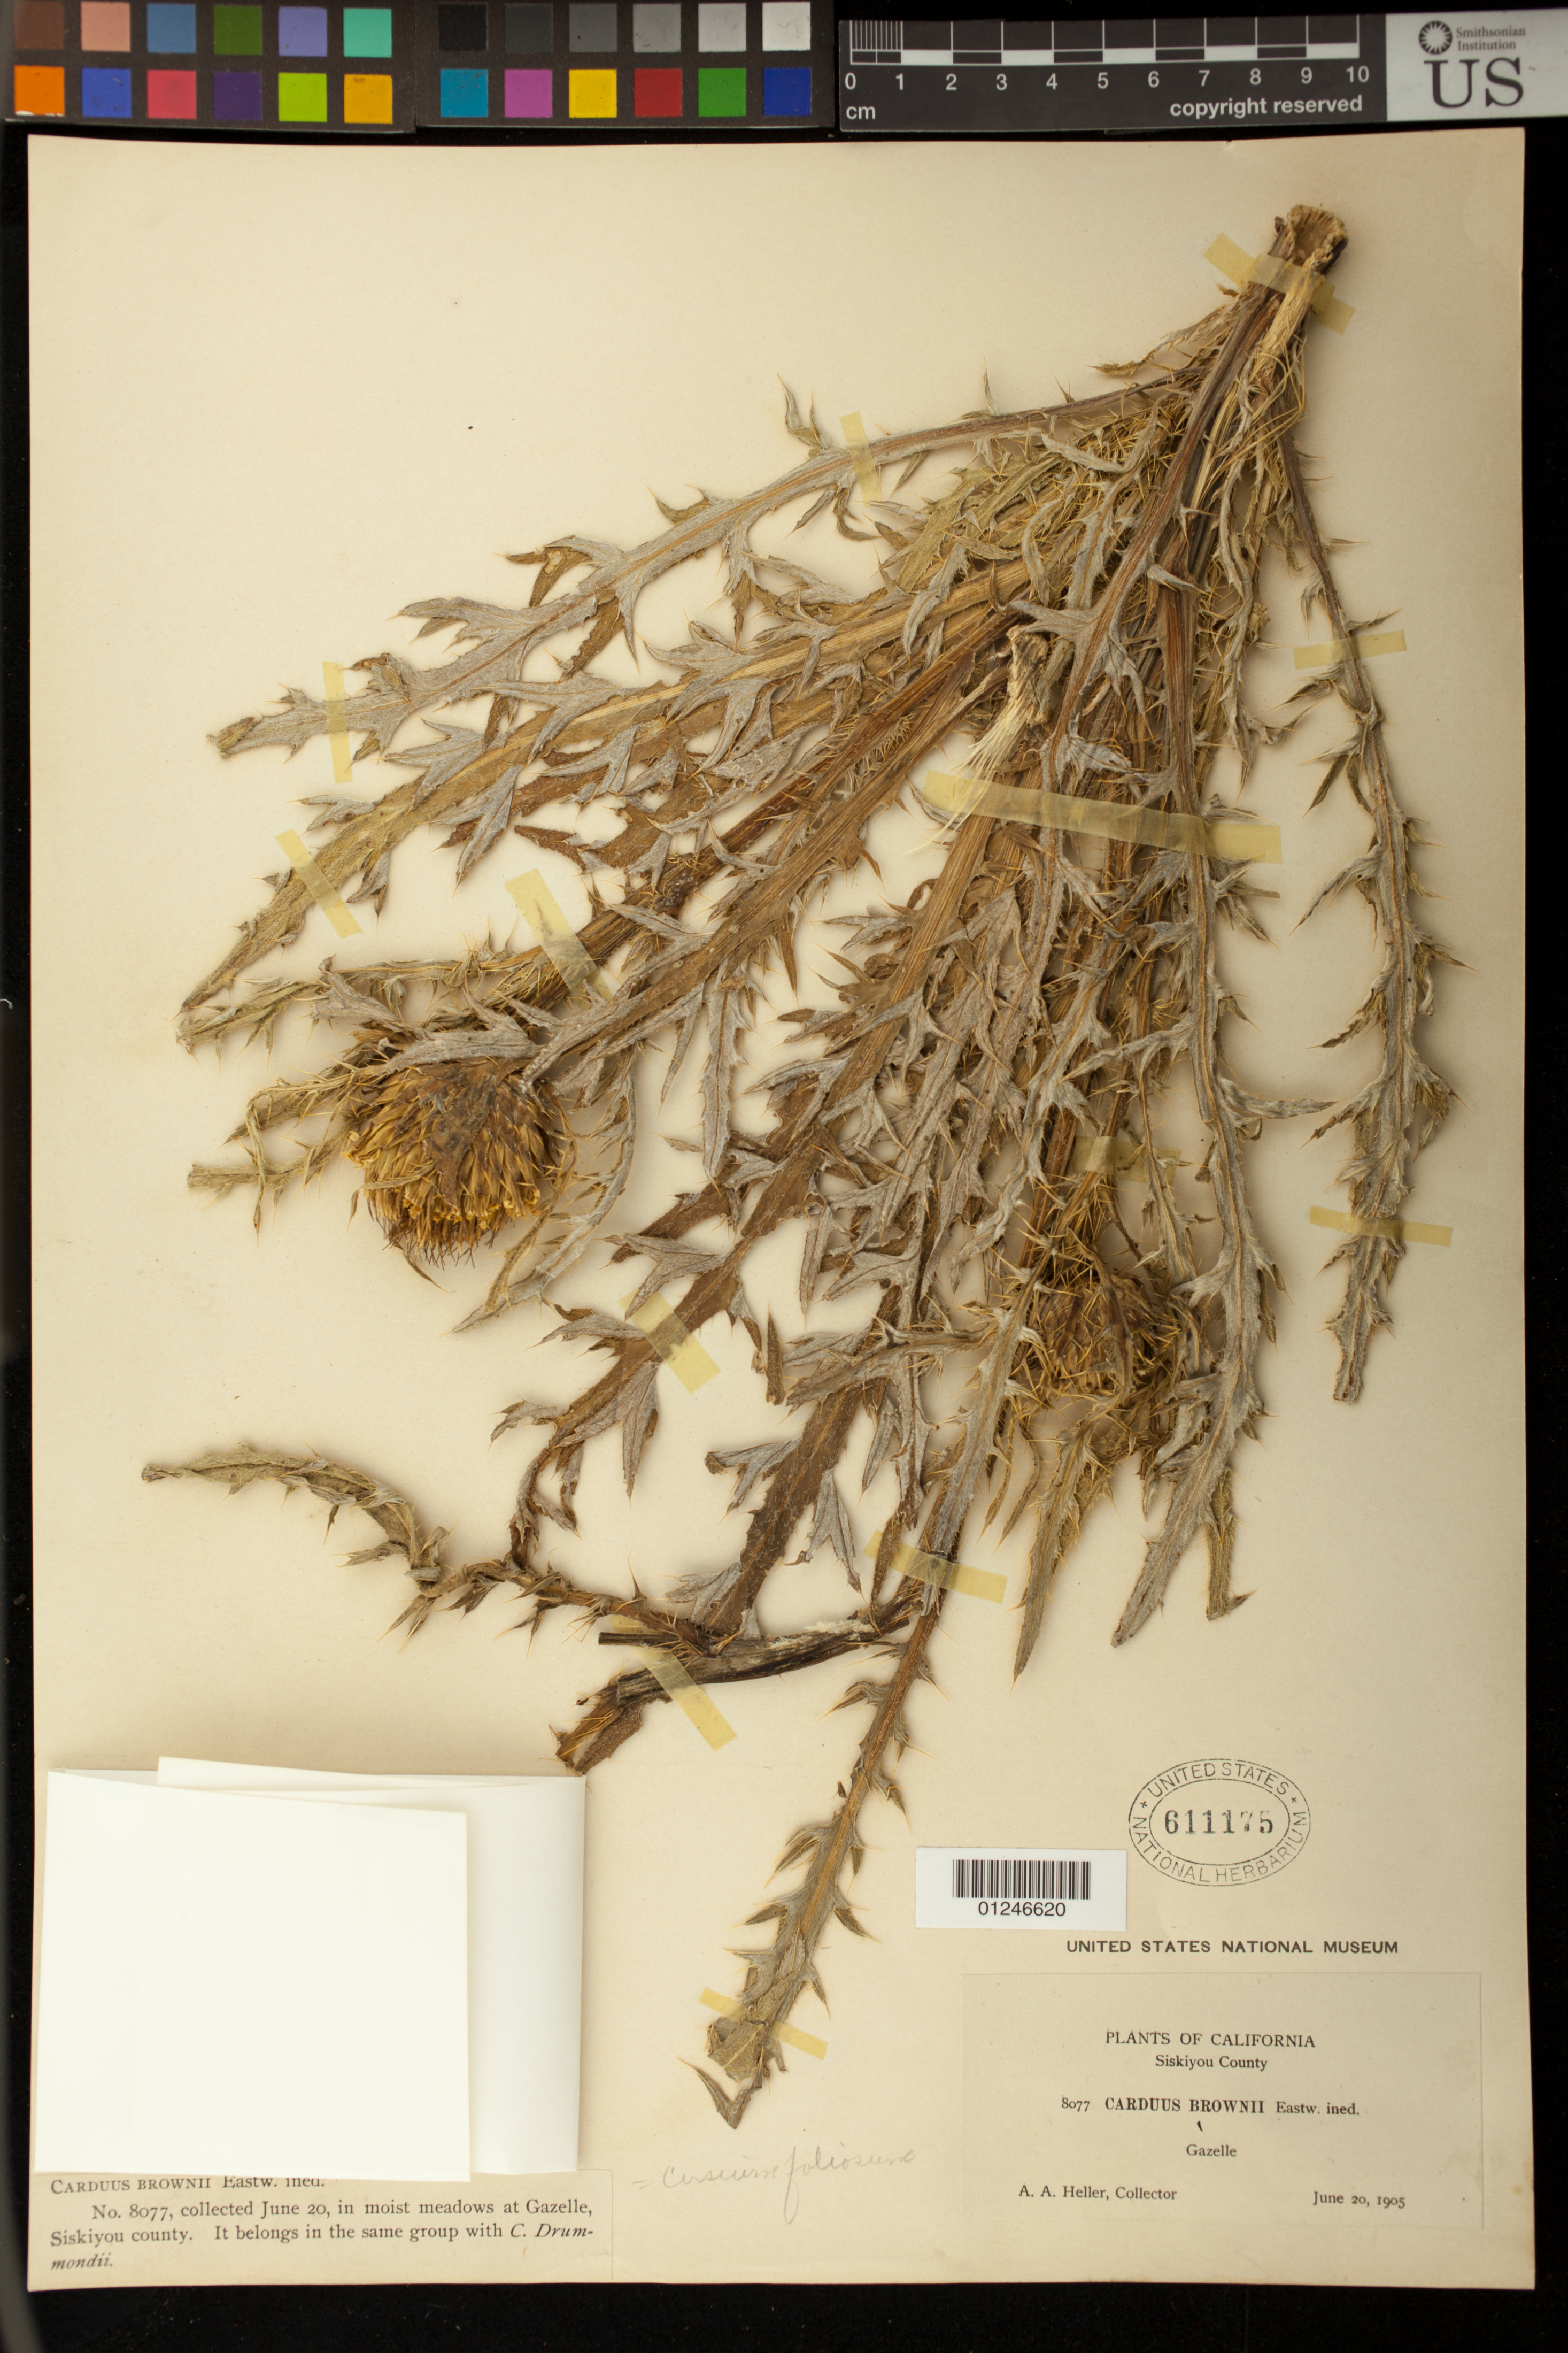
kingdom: Plantae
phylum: Tracheophyta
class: Magnoliopsida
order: Asterales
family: Asteraceae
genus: Cirsium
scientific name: Cirsium scariosum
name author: Nutt.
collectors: A. A. Heller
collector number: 8077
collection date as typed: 20 Jun 1905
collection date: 1905-06-20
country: United States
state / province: California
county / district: Siskiyou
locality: Gazelle.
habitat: moist meadows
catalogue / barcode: US 611175